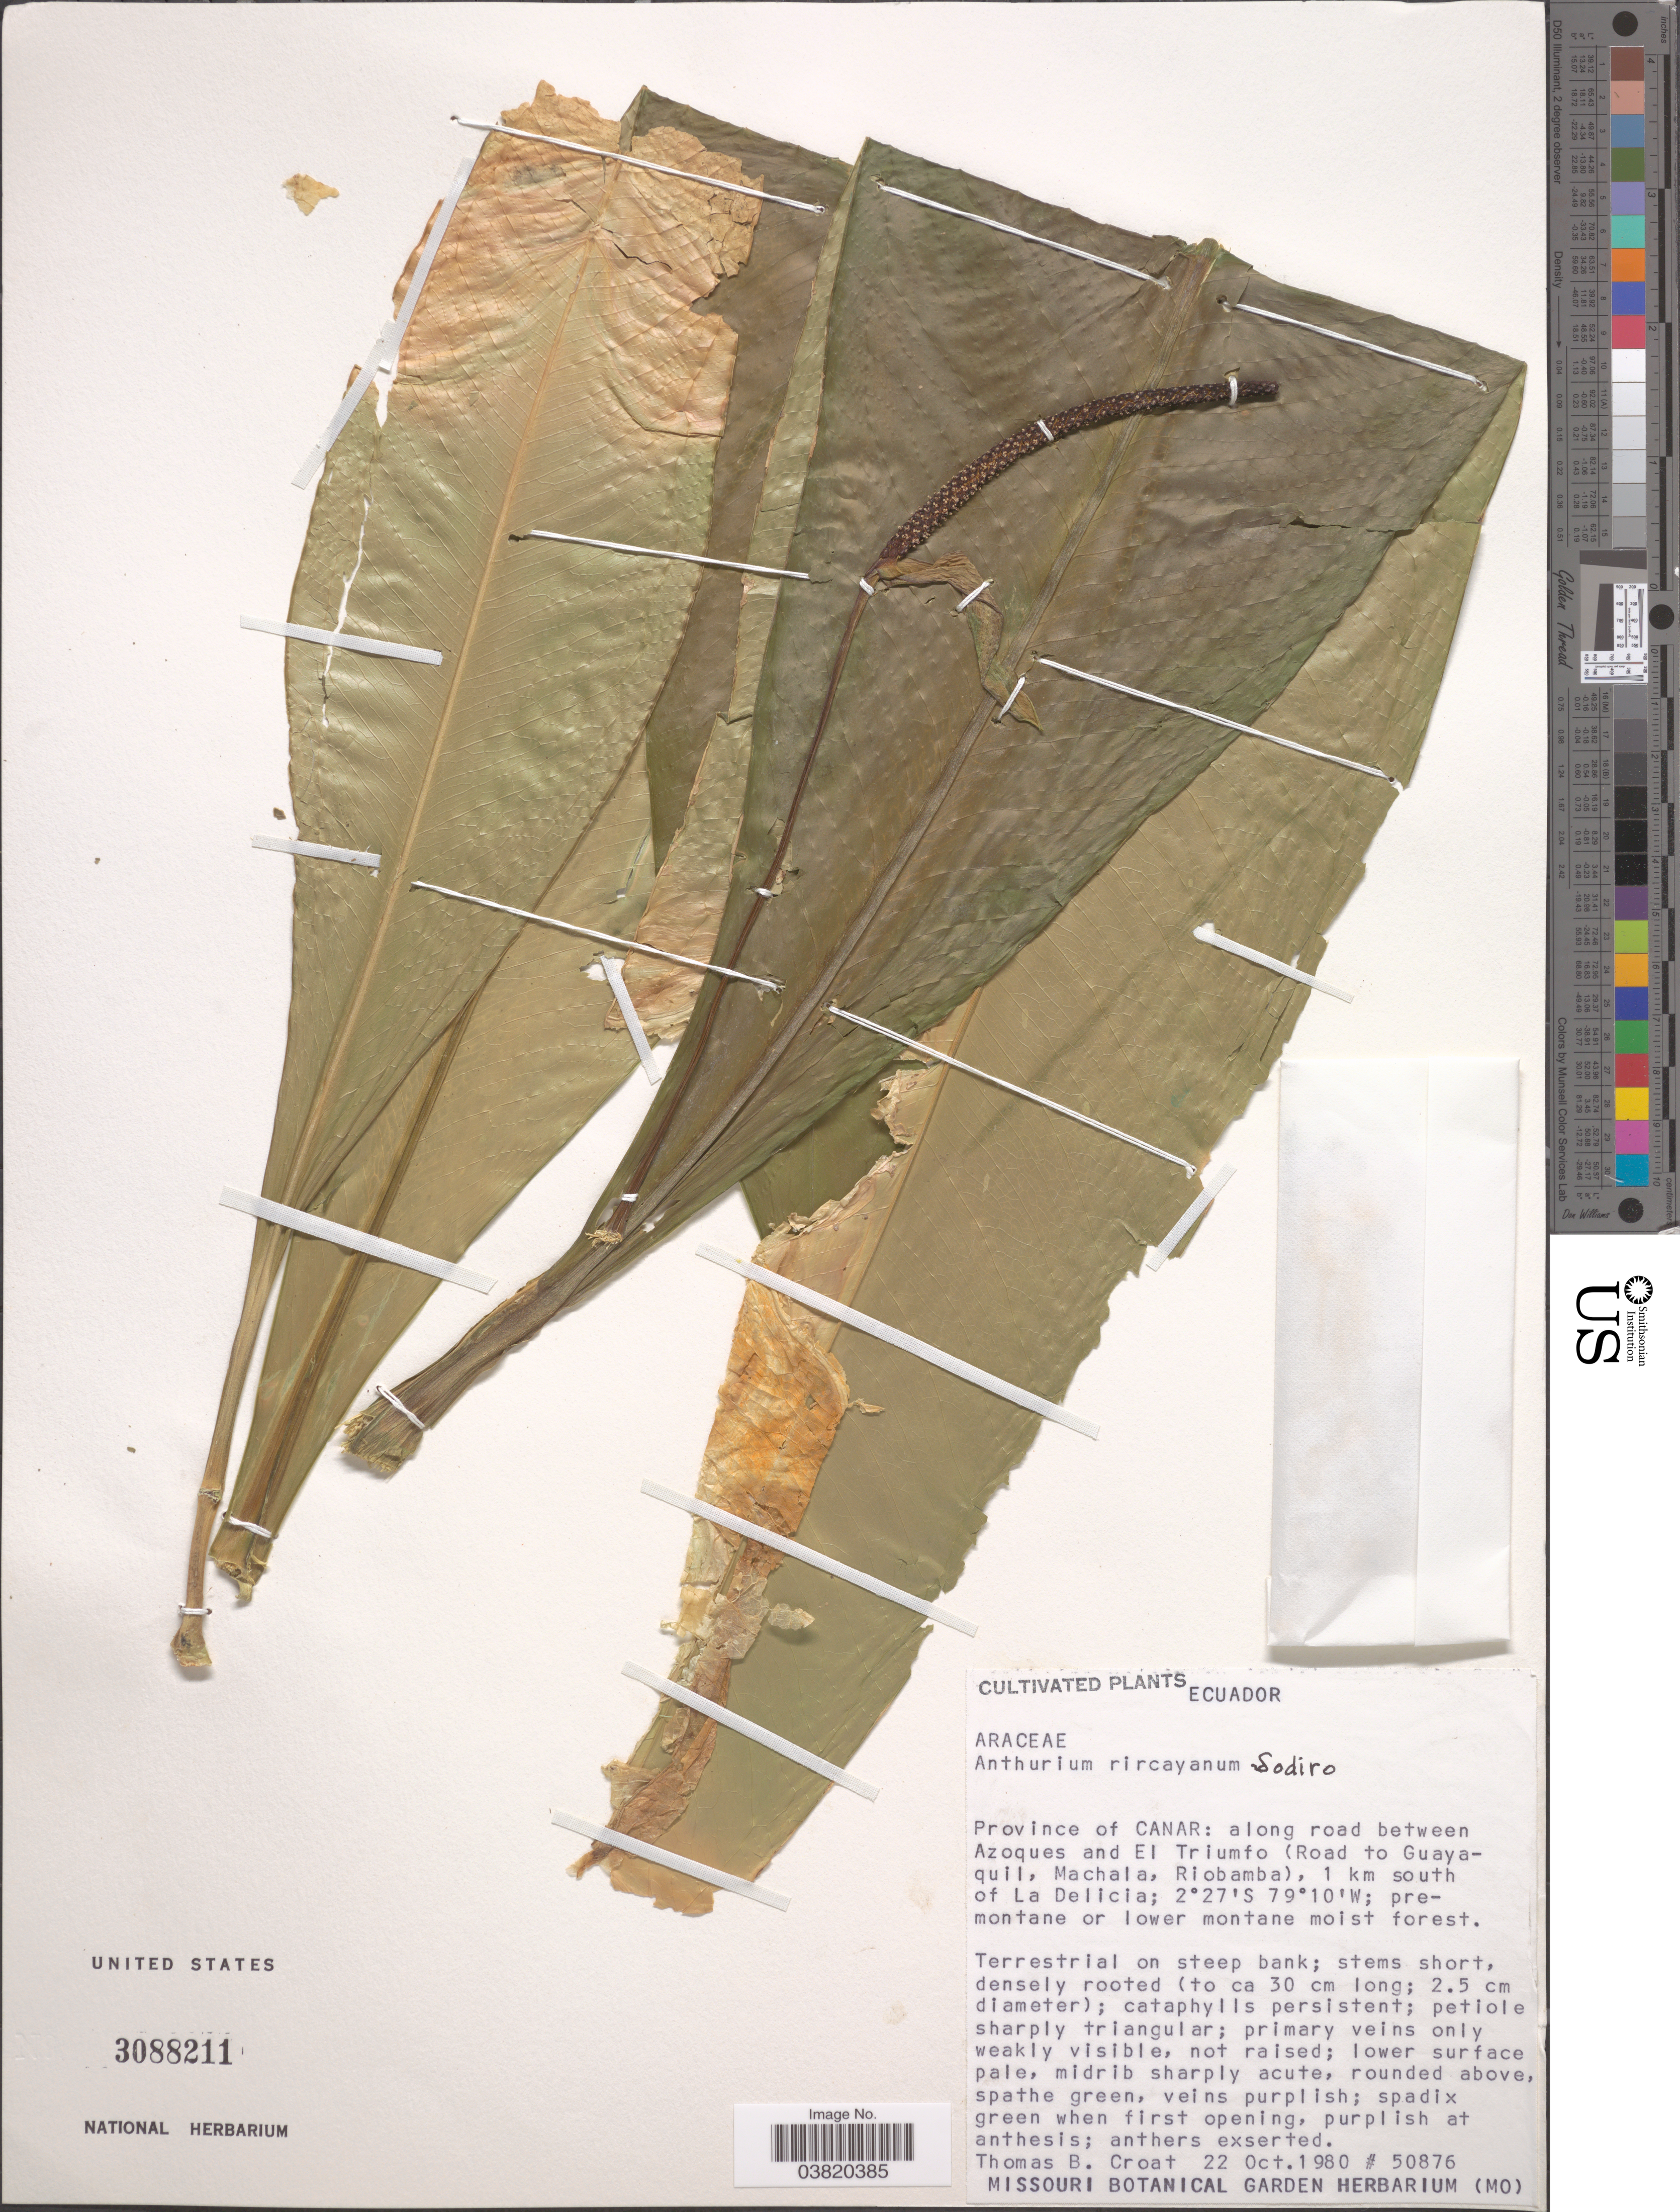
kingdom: Plantae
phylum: Tracheophyta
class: Liliopsida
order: Alismatales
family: Araceae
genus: Anthurium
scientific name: Anthurium rircayanum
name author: Sodiro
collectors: T. B. Croat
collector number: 50876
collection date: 1980-10-22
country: Ecuador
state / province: Cañar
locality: Along road between Azoques and El Triumfo (Road to Guayaquil, Machala, Riobamba), 1 km south of la Delicia.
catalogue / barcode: US 3088211